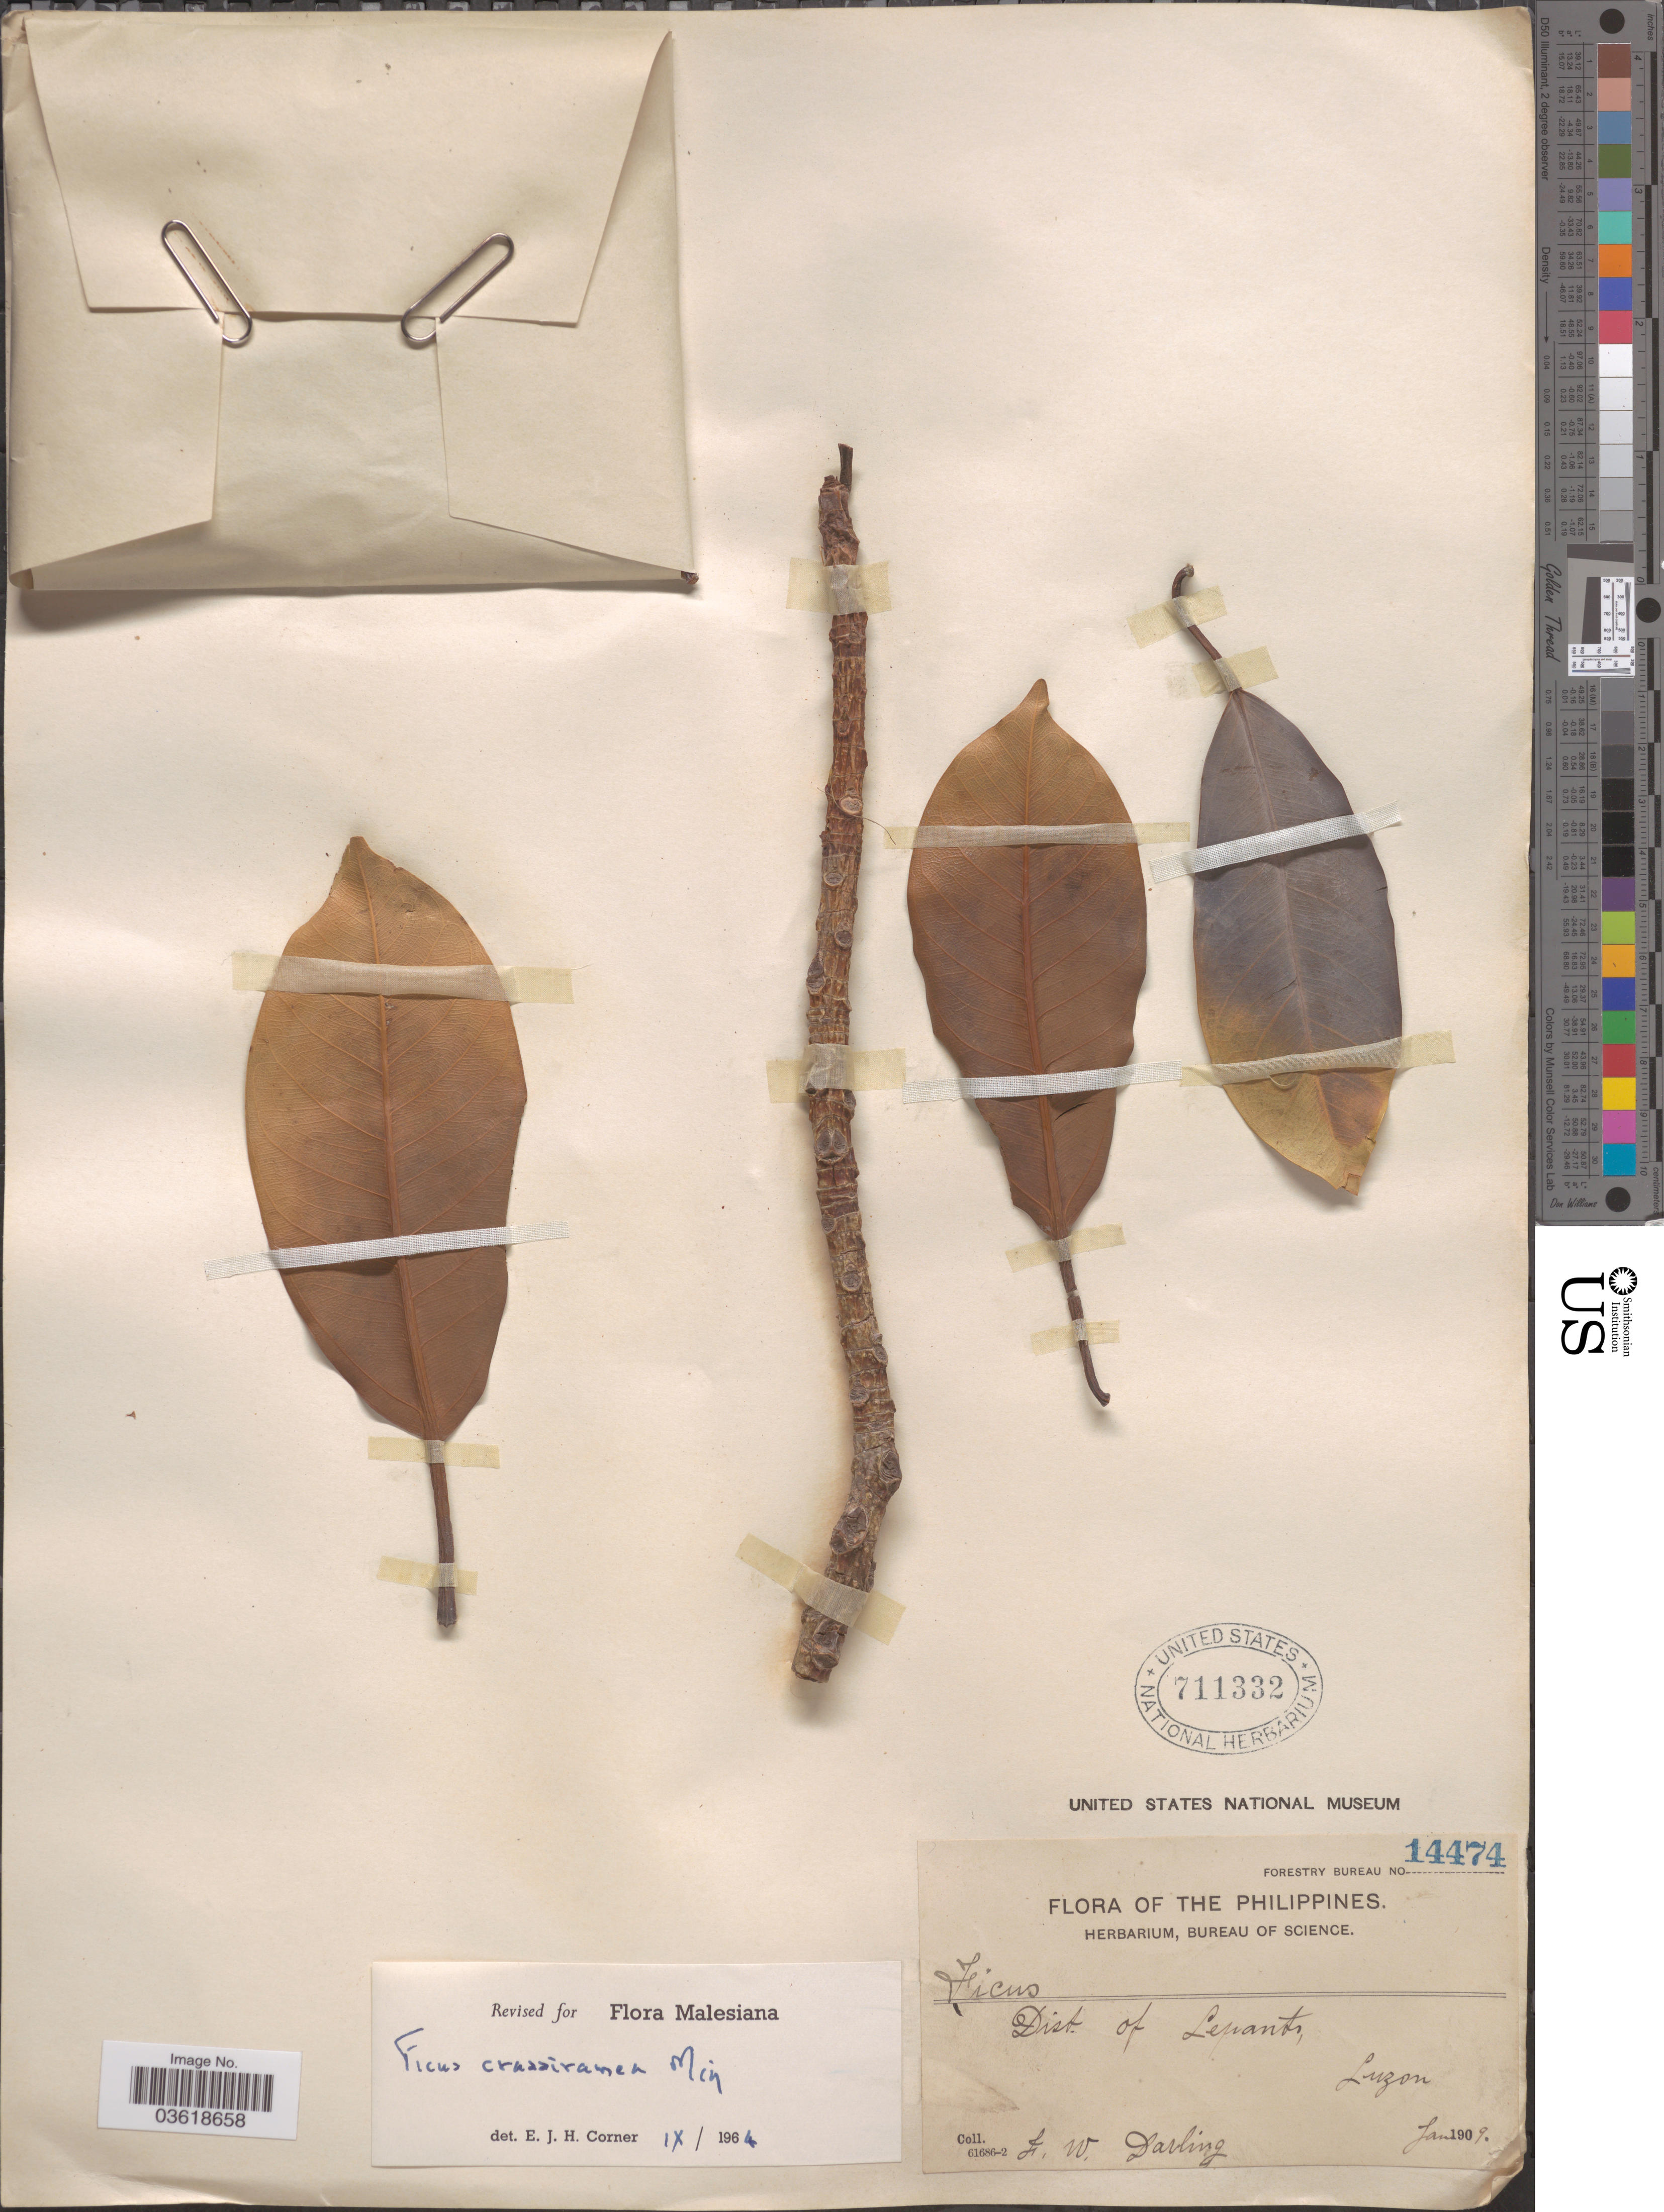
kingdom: Plantae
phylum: Tracheophyta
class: Magnoliopsida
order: Rosales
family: Moraceae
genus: Ficus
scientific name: Ficus crassiramea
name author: Miq.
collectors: F. Darling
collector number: Forestry Bureau 14474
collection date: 1909-01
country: Philippines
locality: Dist. of Lepanto. Luzon.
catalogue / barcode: US 711332